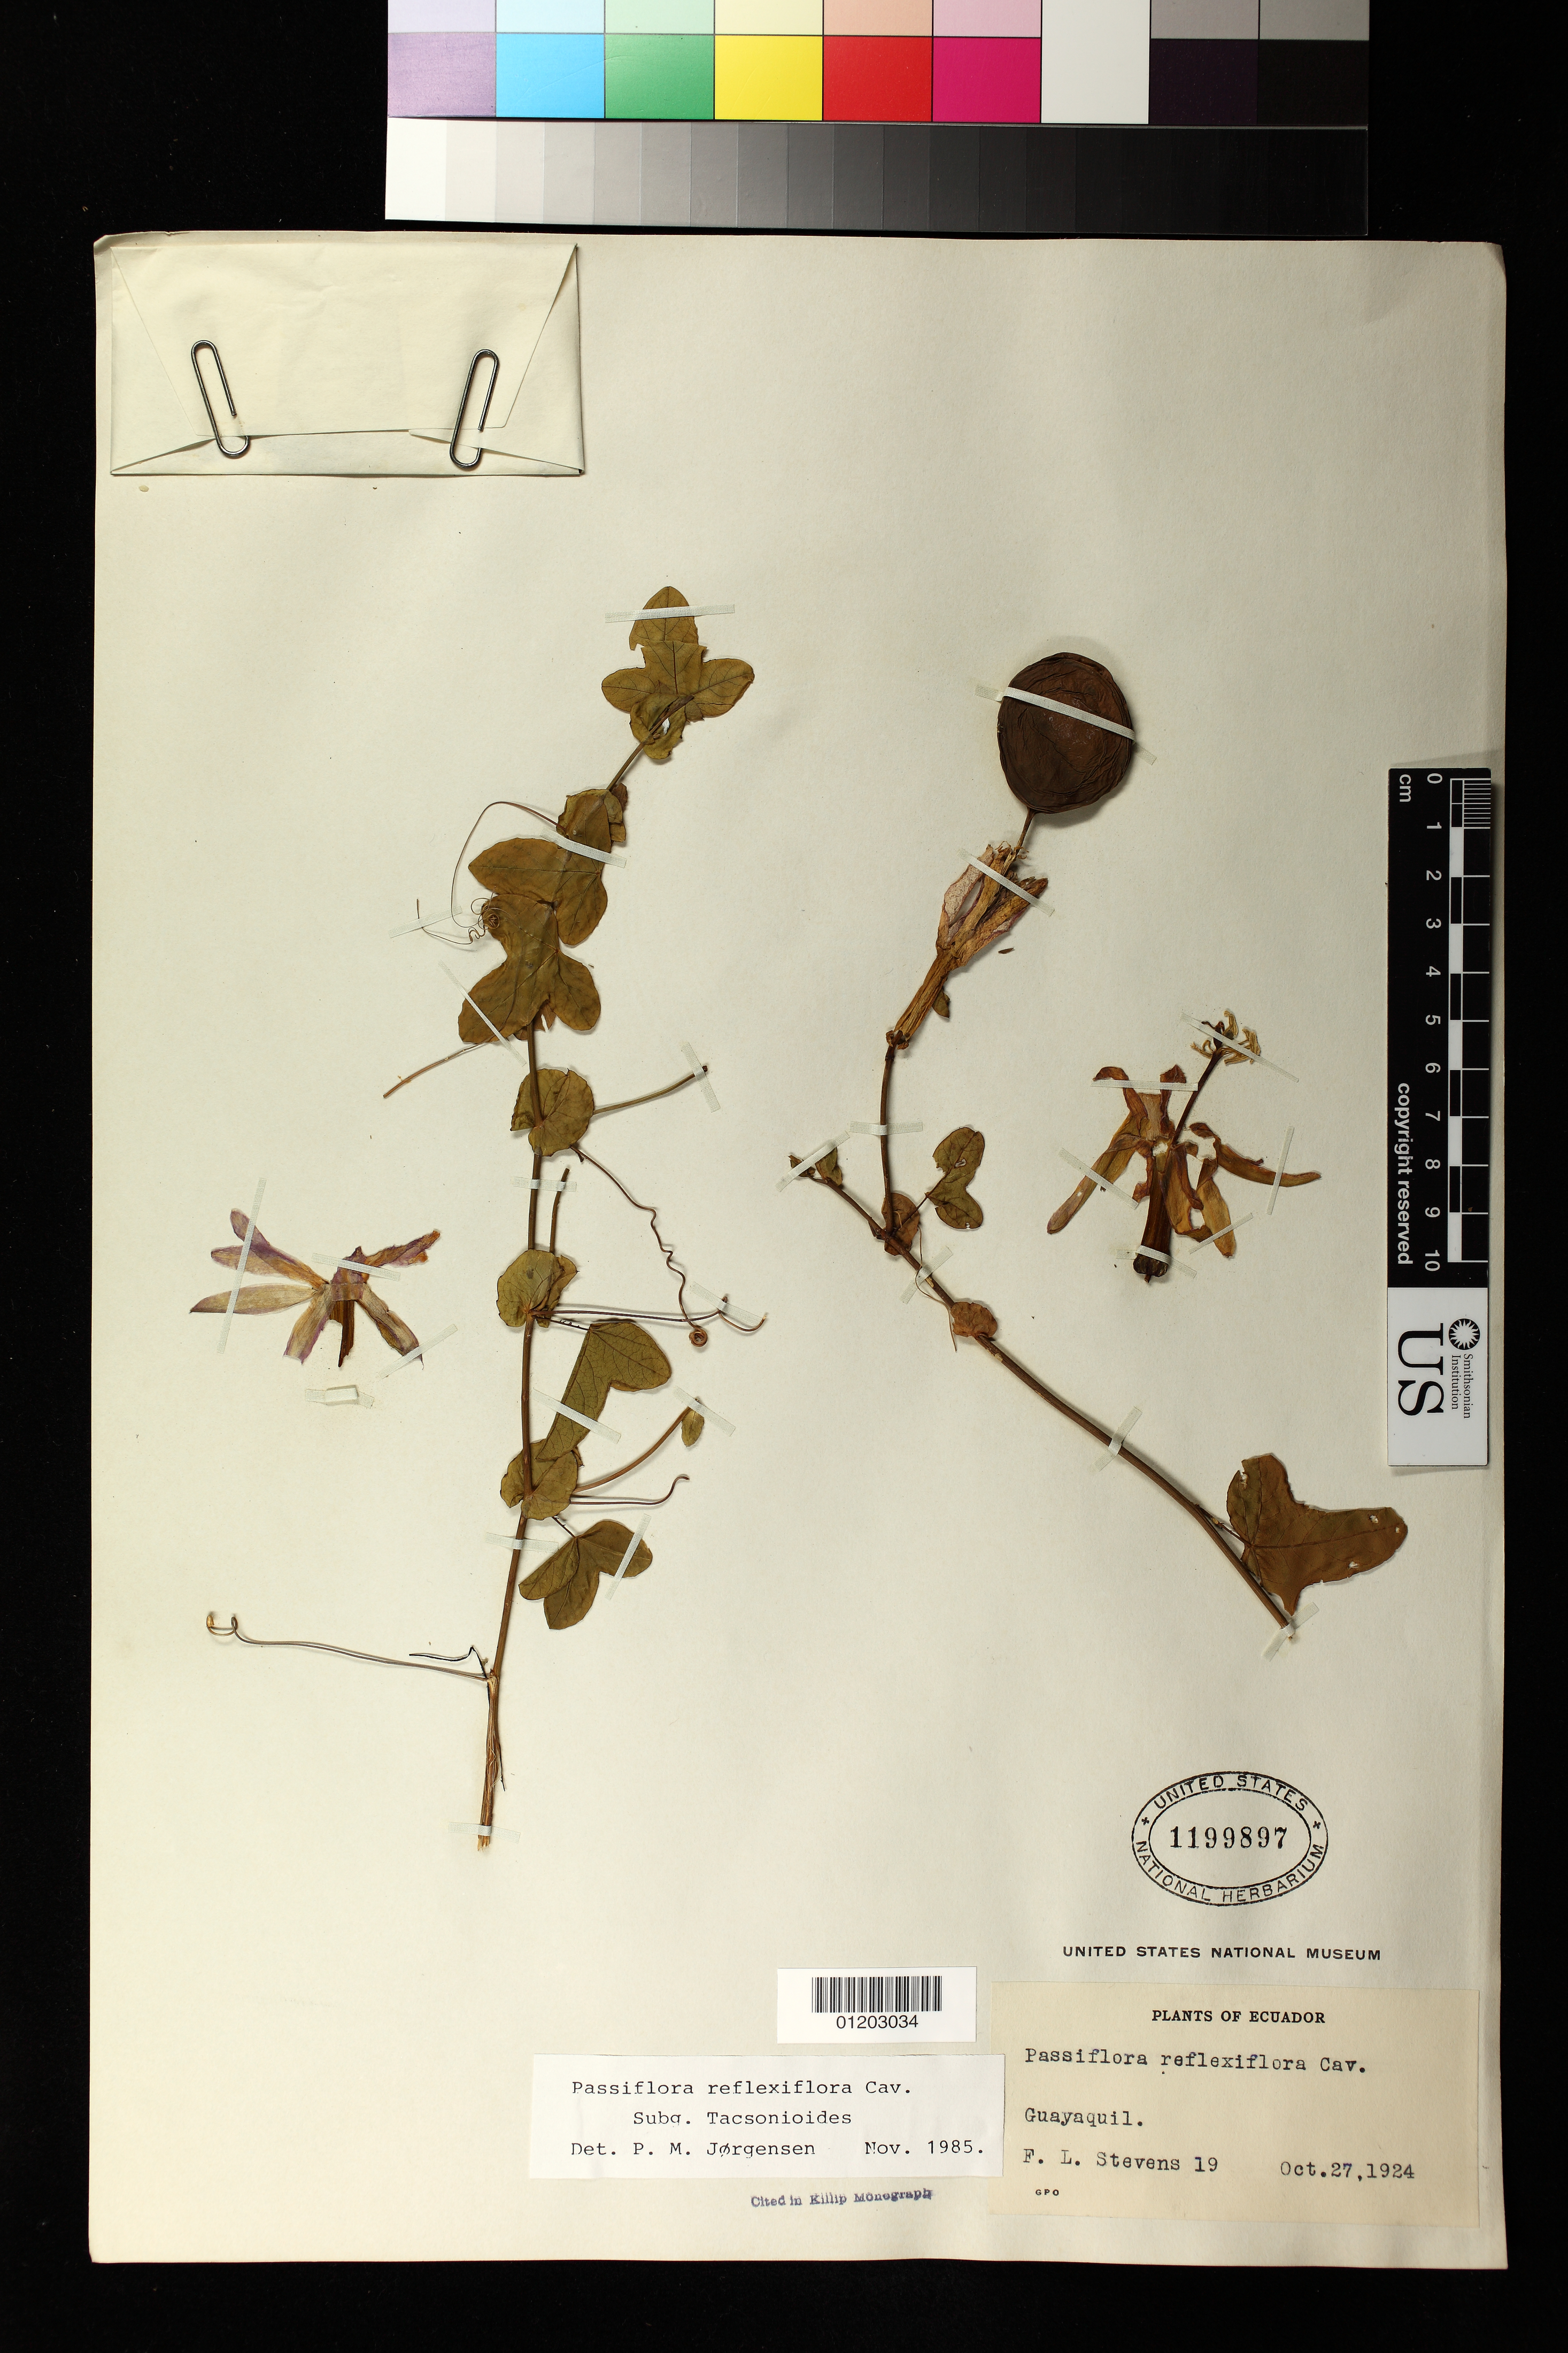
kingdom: Plantae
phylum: Tracheophyta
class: Magnoliopsida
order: Malpighiales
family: Passifloraceae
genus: Passiflora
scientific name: Passiflora reflexiflora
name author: Cav.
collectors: F. L. Stevens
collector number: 19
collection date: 1924-10-27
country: Ecuador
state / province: Guayas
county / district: Guayaquil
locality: Guayaquil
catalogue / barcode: US 1199897